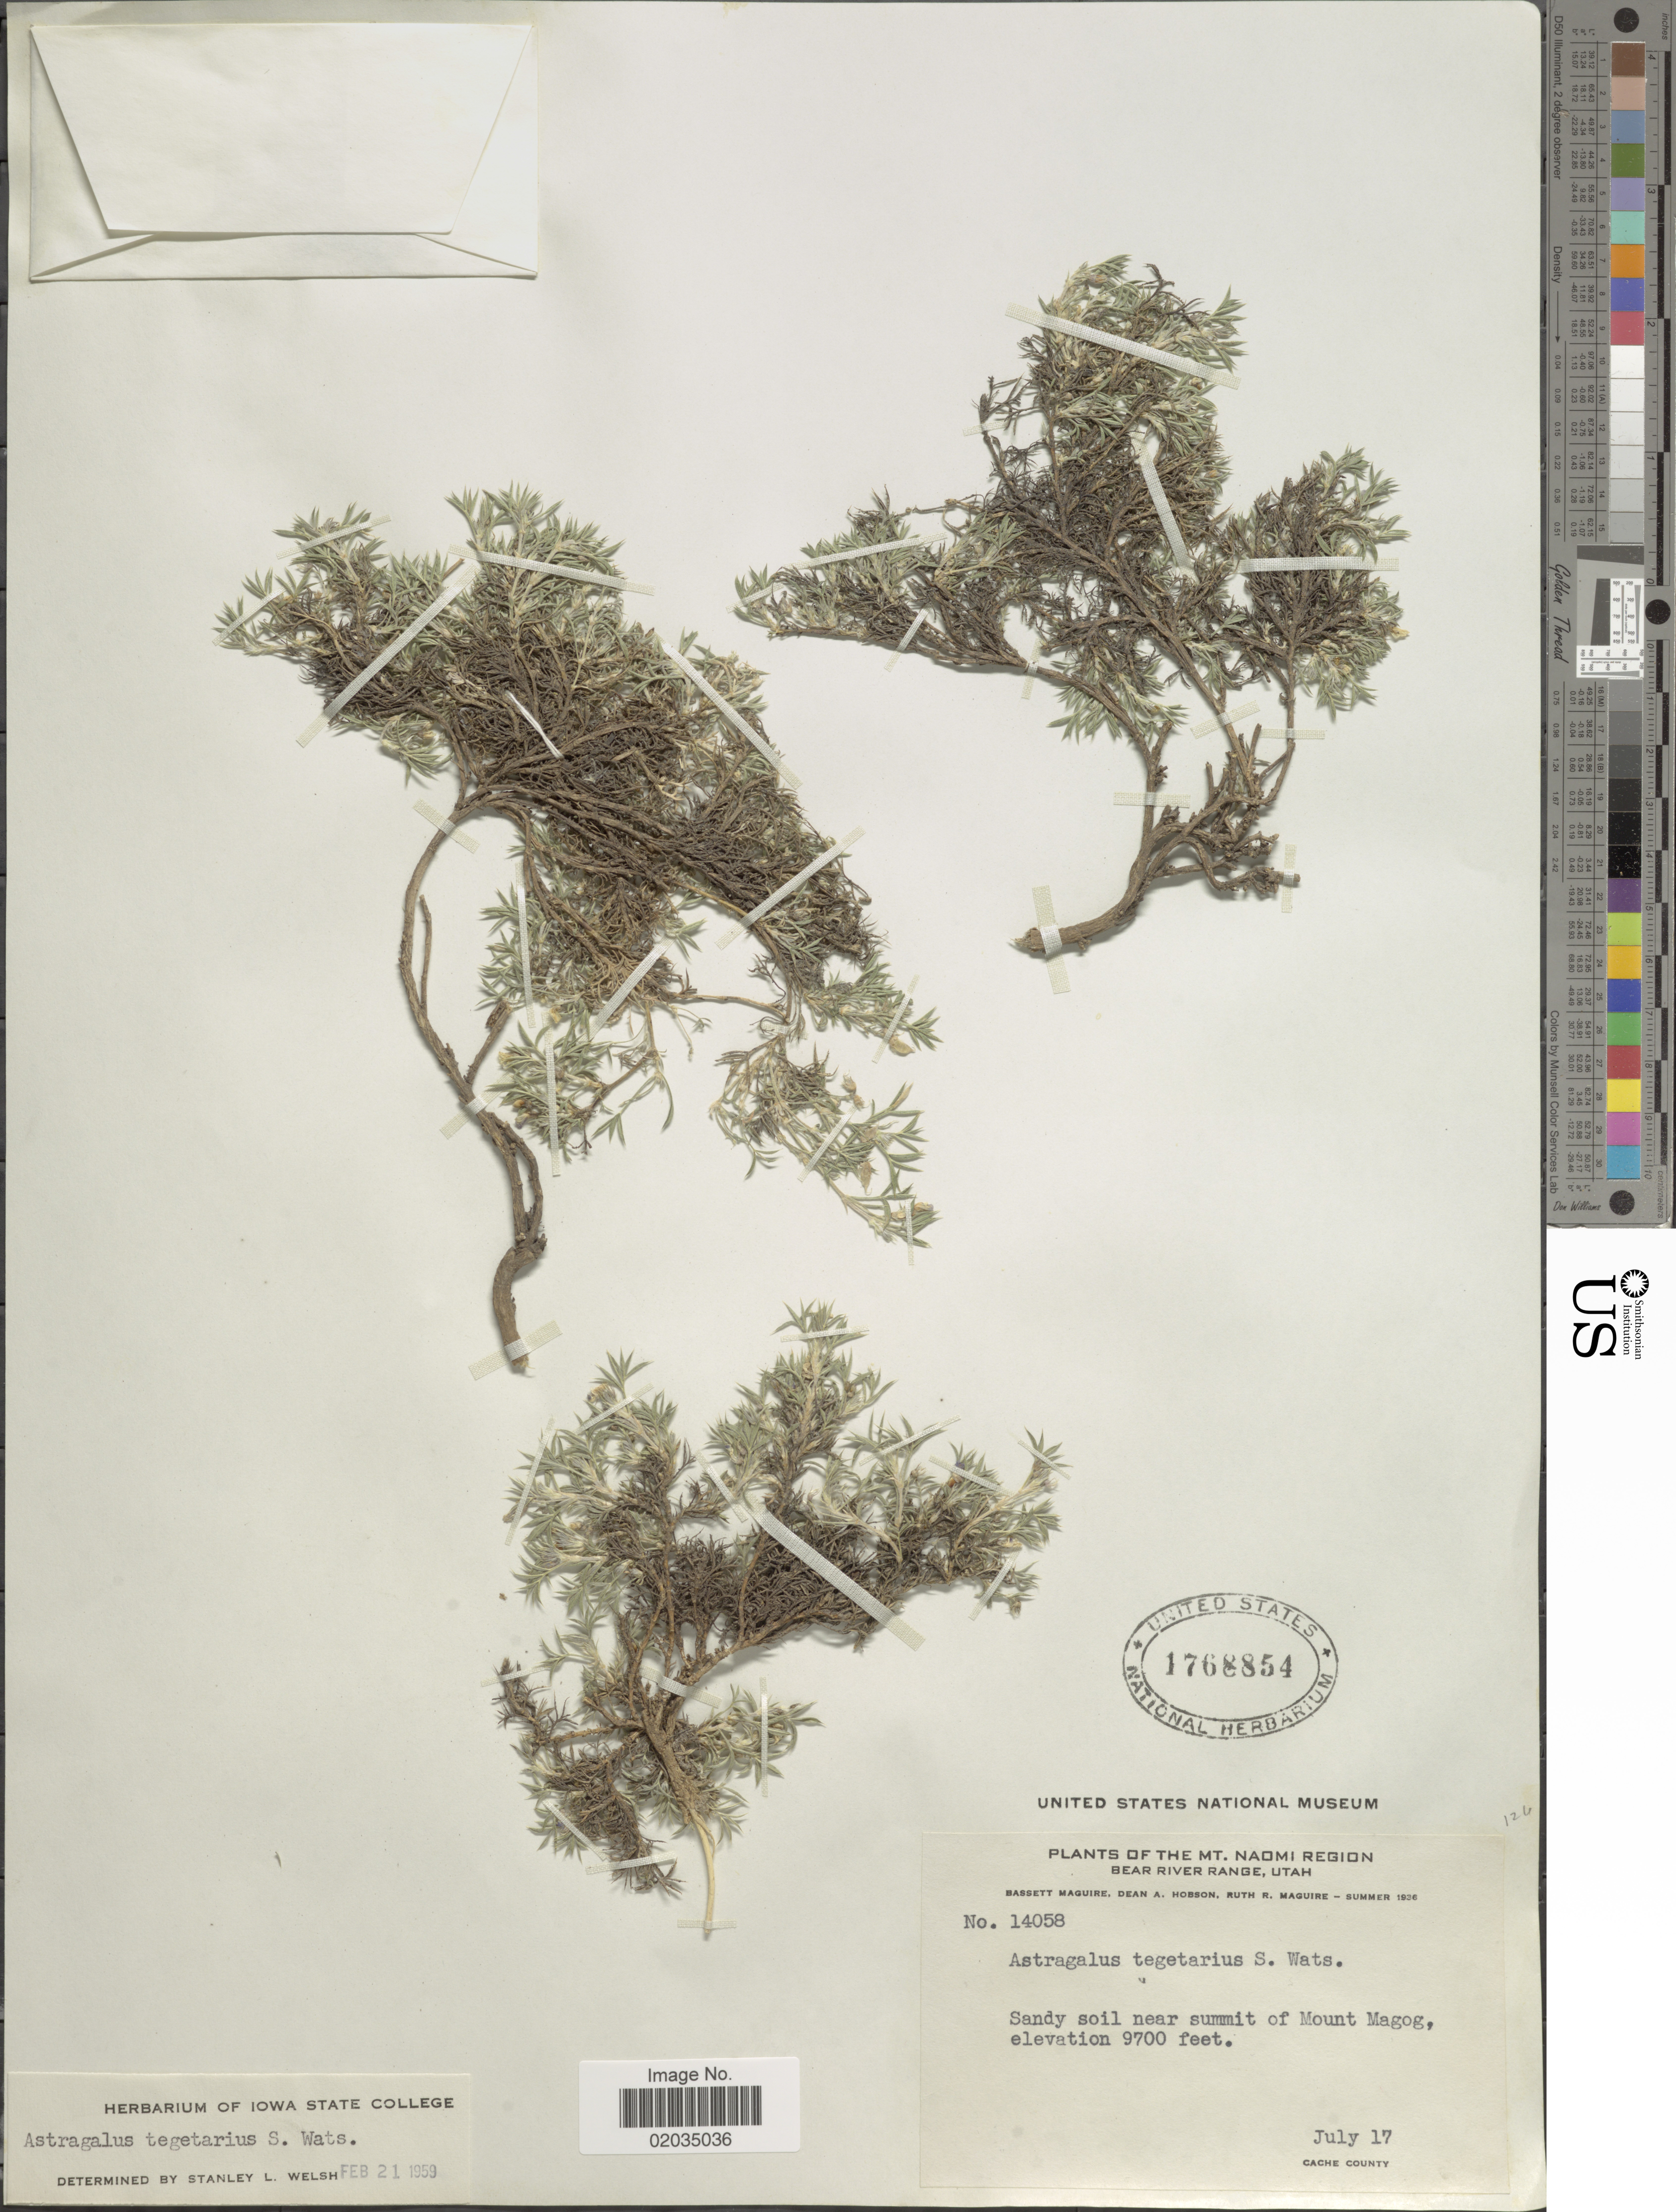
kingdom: Plantae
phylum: Tracheophyta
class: Magnoliopsida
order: Fabales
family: Fabaceae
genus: Astragalus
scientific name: Astragalus tegetarioides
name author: M.E. Jones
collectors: B. Maguire, D. Hobson & R. R. Maguire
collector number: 14058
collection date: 1936-07-17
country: United States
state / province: Utah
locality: Mt. Naomi Region, Bear River Range, near summit of Mount Magog, Cache County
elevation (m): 2957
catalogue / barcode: US 1768854